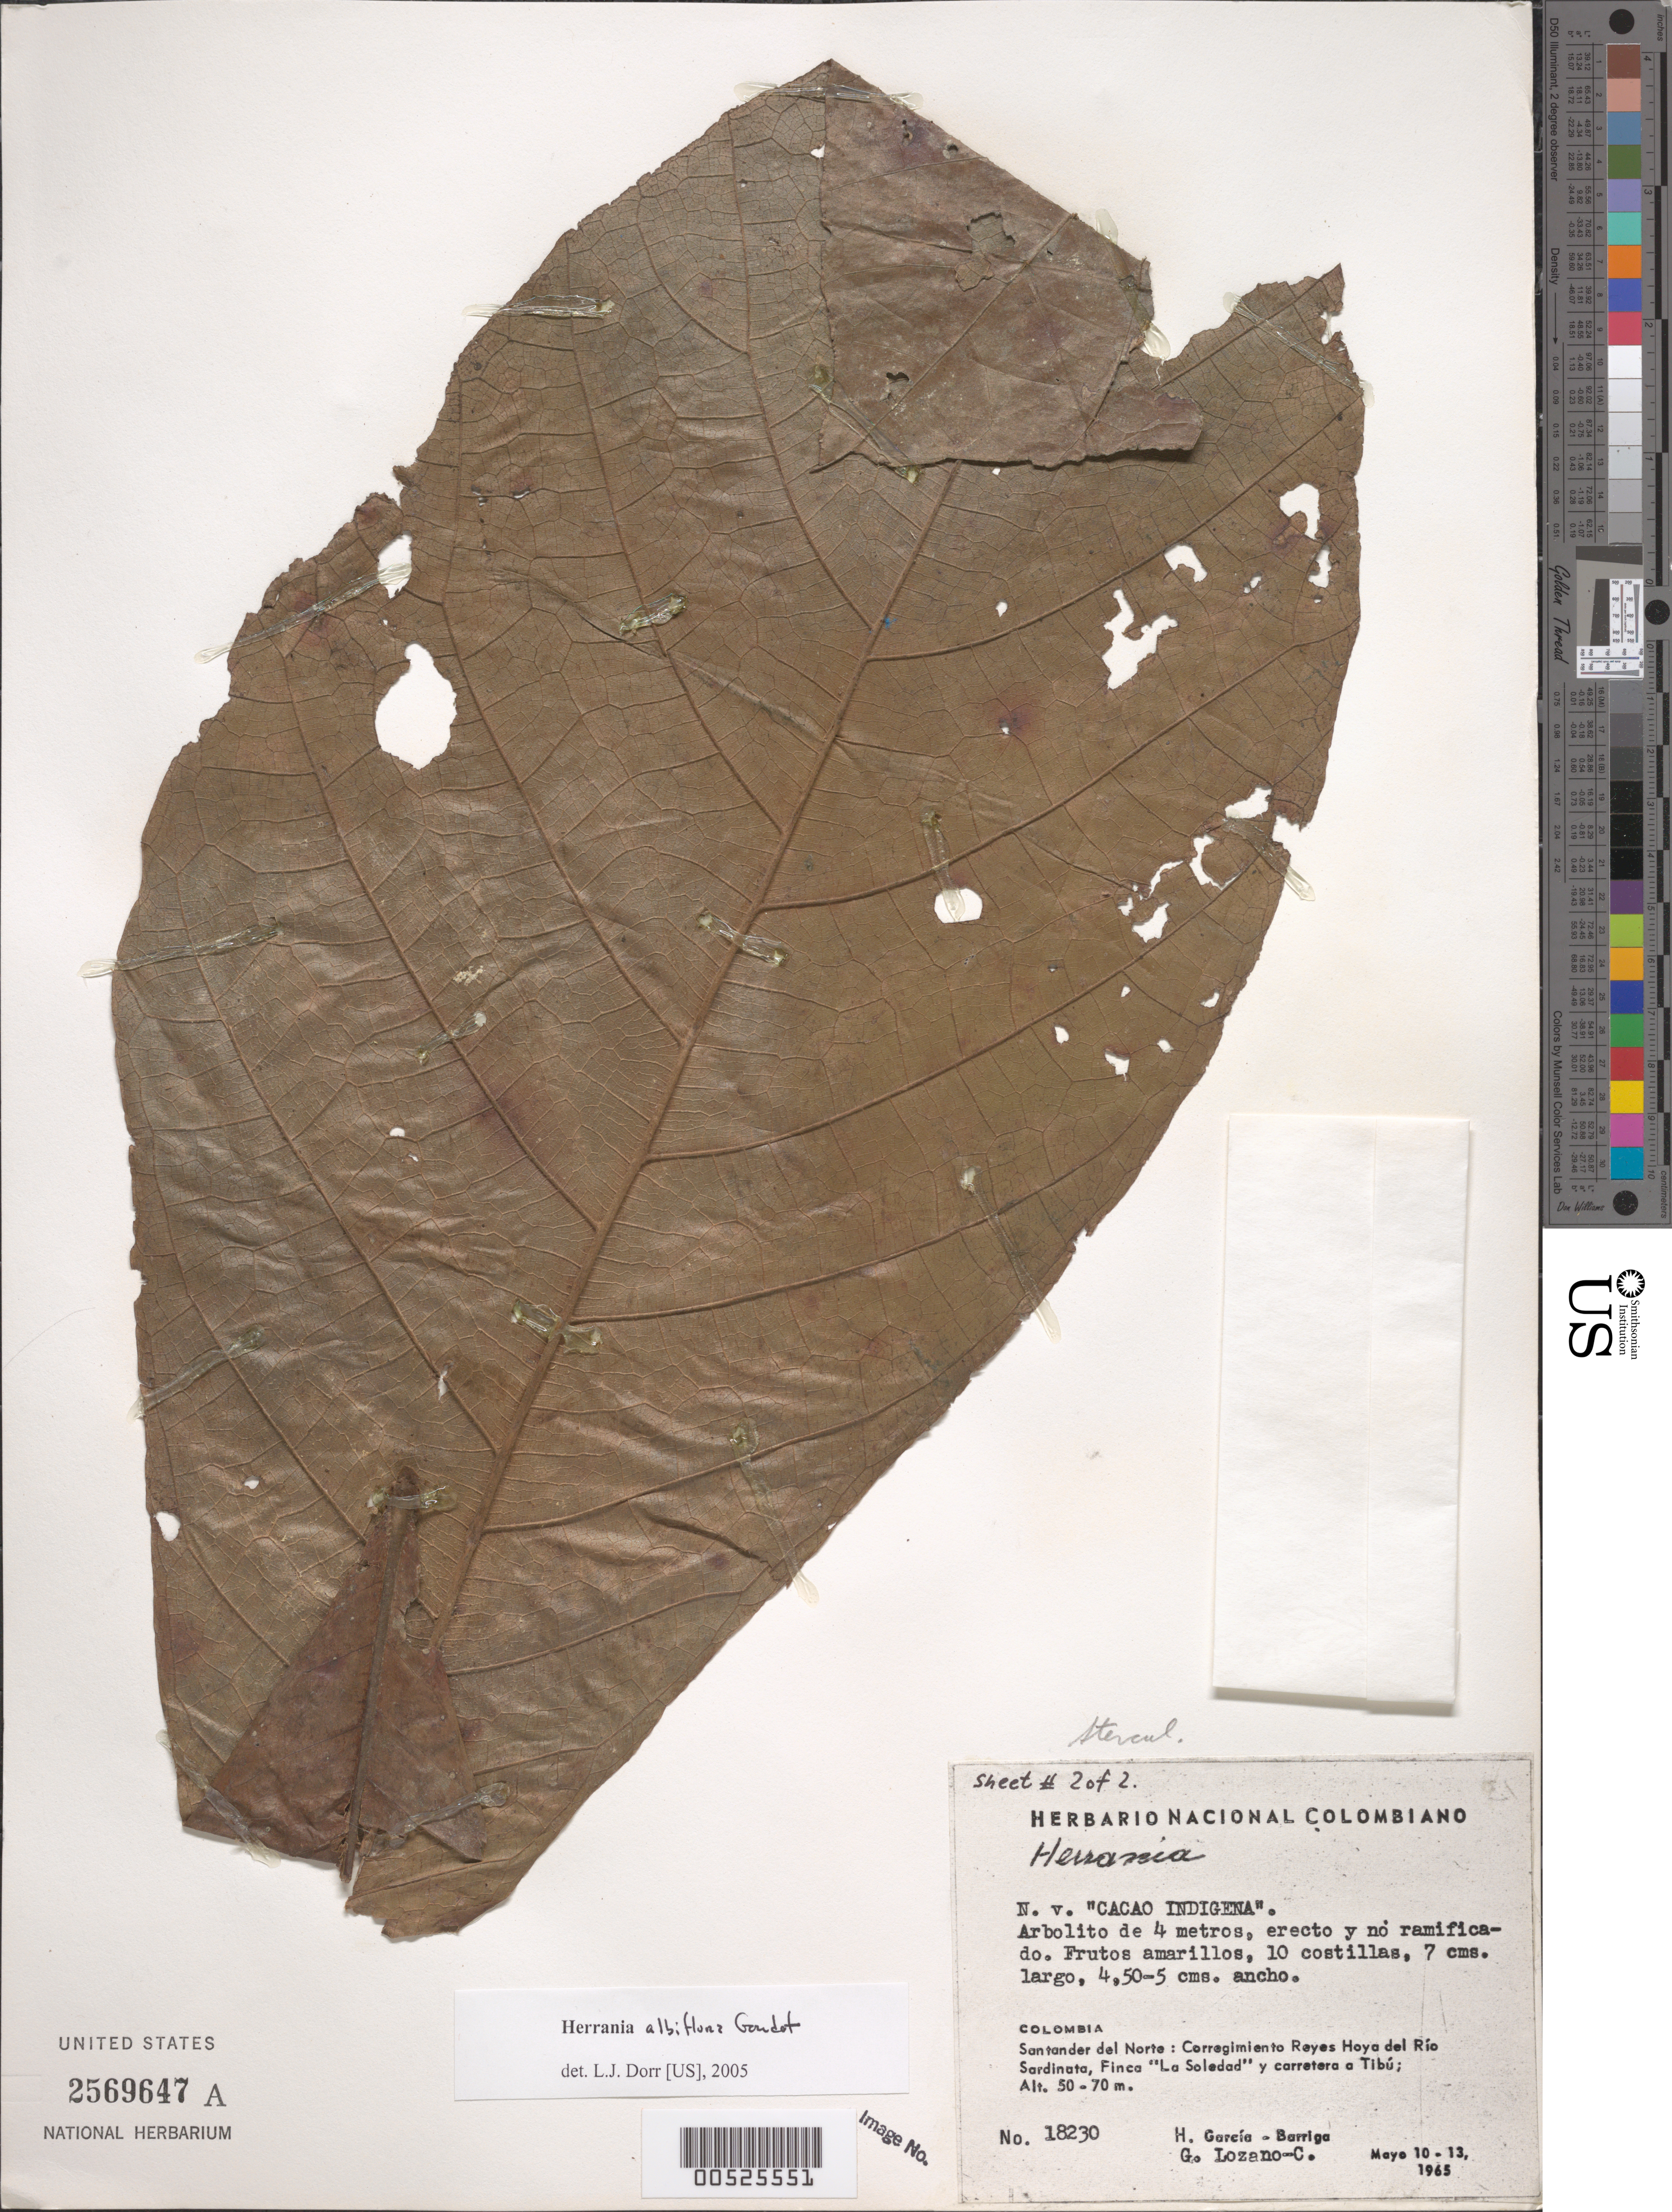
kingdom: Plantae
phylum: Tracheophyta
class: Magnoliopsida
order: Malvales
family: Malvaceae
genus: Theobroma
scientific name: Theobroma albiflorum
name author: (Goudot) De Wild.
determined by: Dorr, L. J., (BOT), Smithsonian Institution - National Museum of Natural History (UNITED STATES)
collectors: H. García Barriga & G. Lozano-Contreras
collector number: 18230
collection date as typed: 10 May 1965 to 13 May 1965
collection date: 1965-05-10/1965-05-13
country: Colombia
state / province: Norte de Santander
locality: Corregimiento Reyes Hoya del Rio Sardinata, Finca "La Soledad" y Carretera a Tibú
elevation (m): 50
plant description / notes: Common name: Cacao indigena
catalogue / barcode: US 2569647A